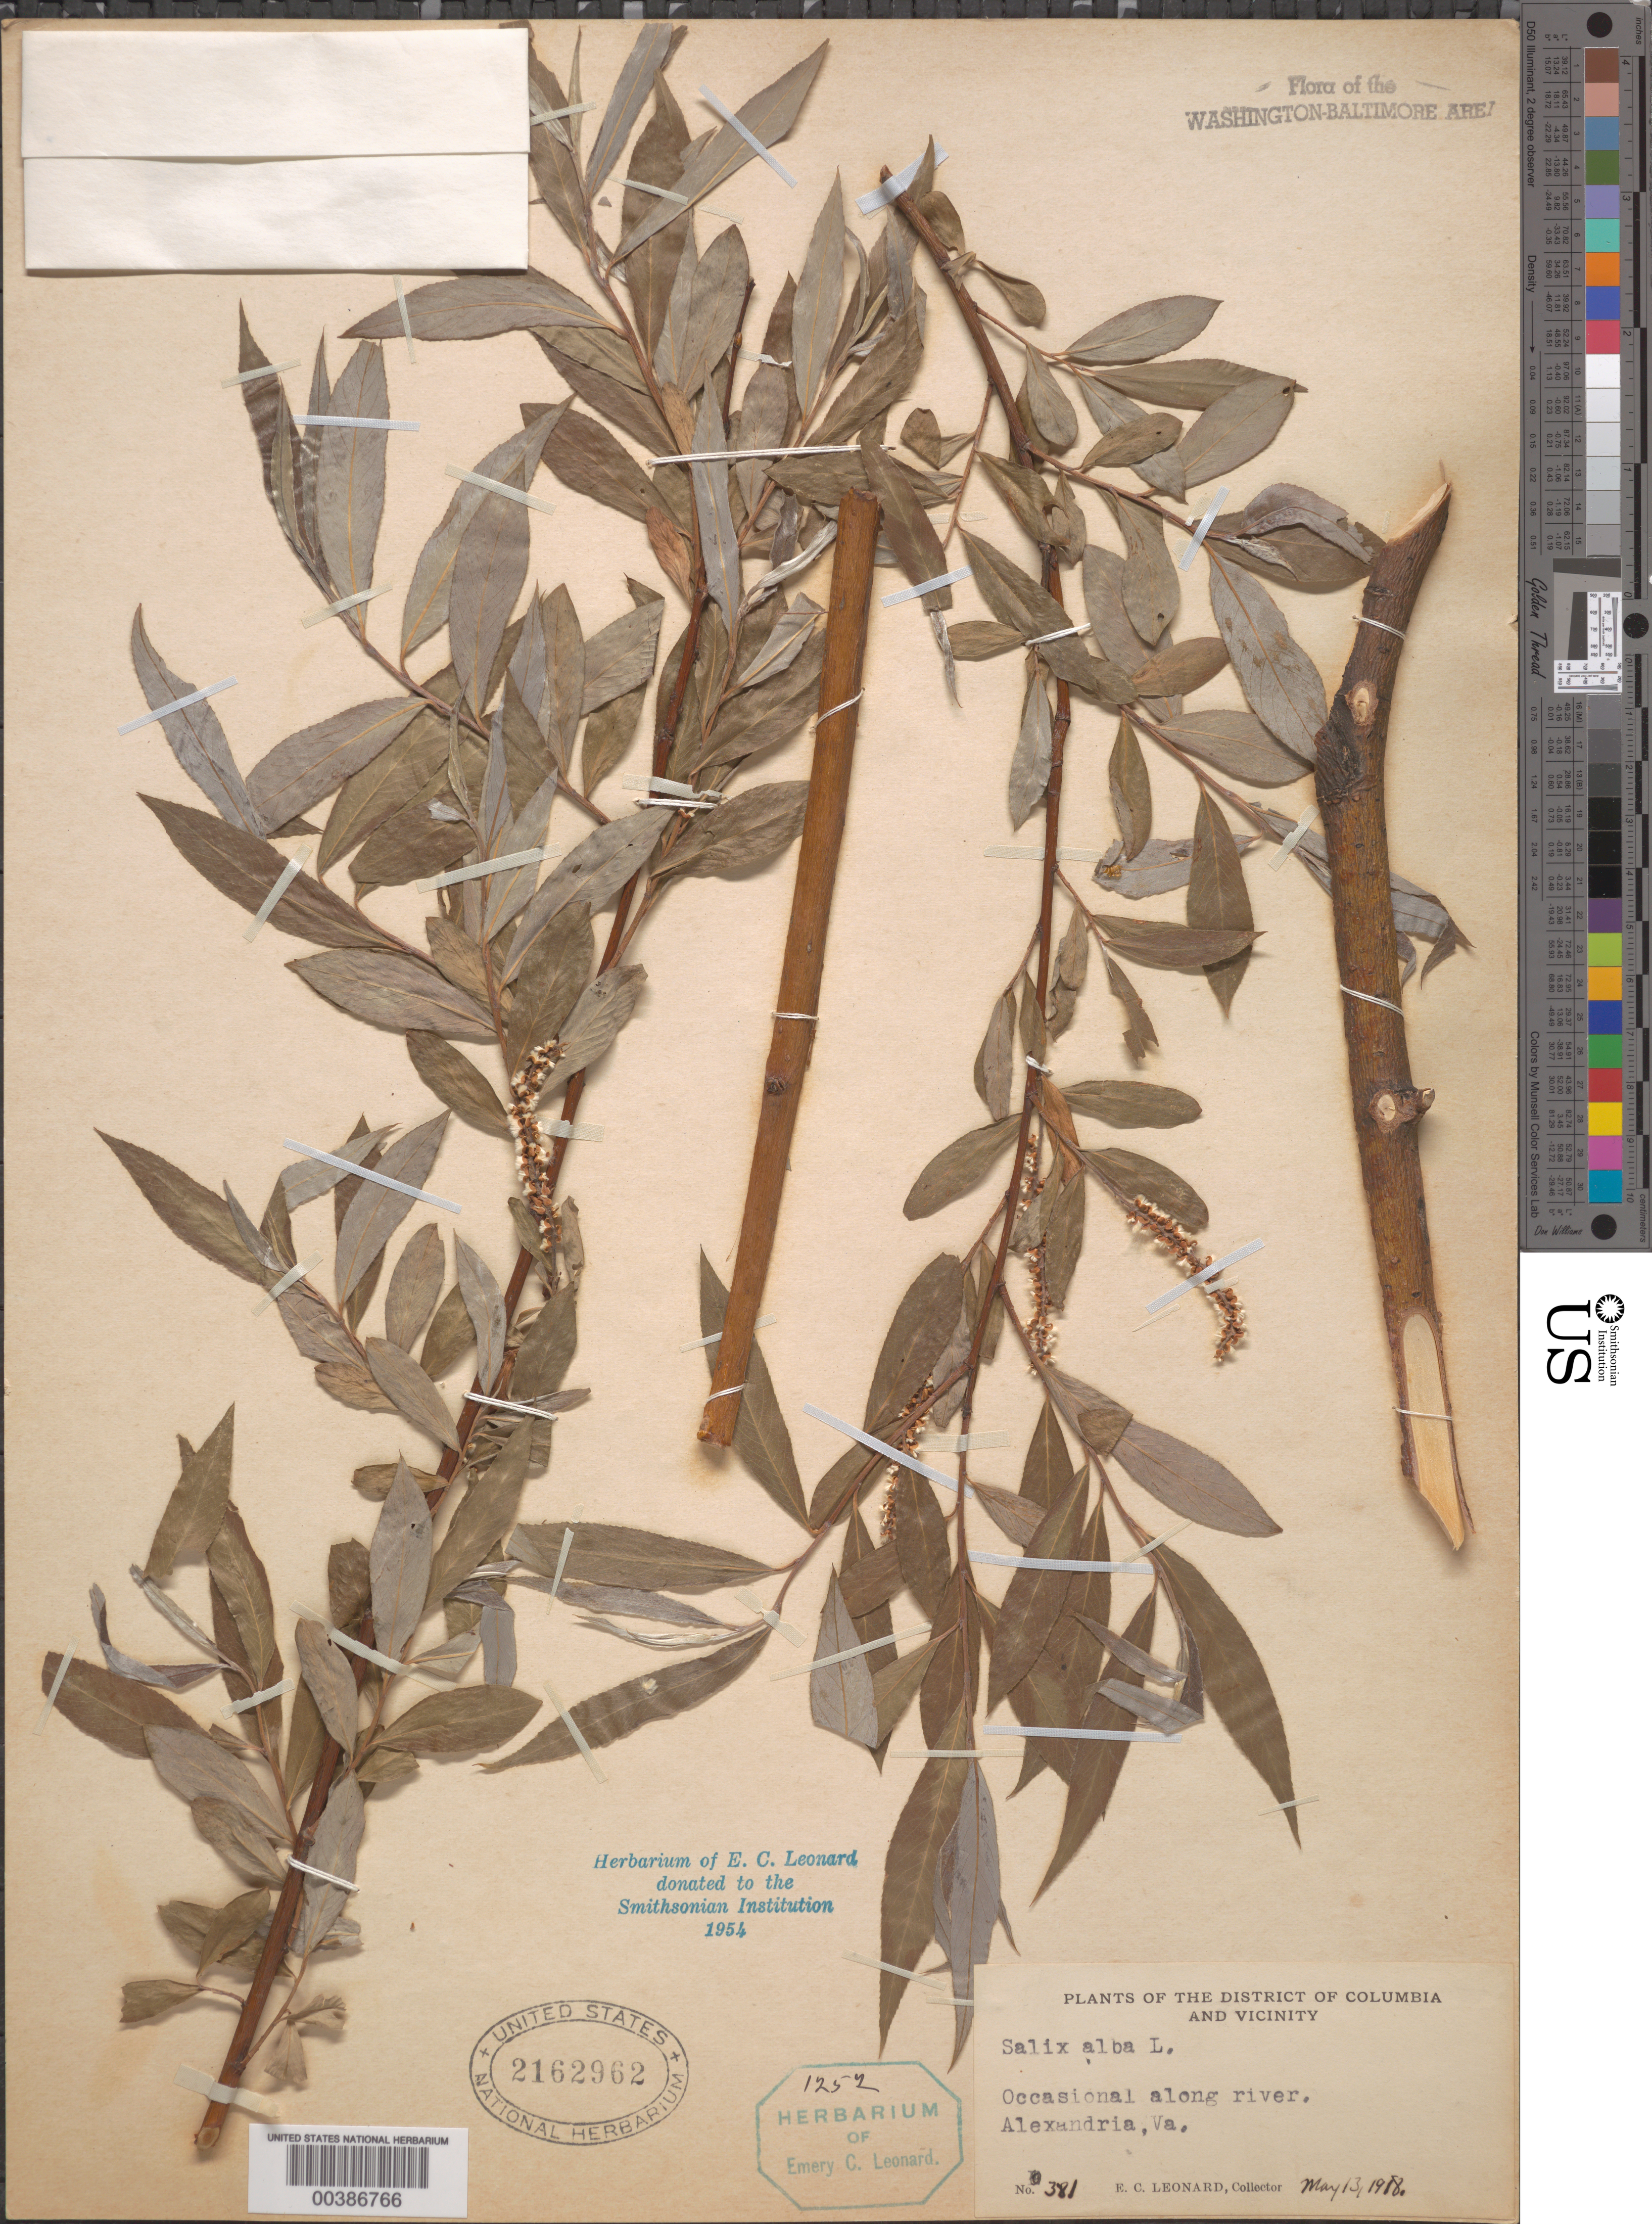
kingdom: Plantae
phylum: Tracheophyta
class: Magnoliopsida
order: Malpighiales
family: Salicaceae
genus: Salix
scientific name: Salix alba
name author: L.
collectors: E. C. Leonard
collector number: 381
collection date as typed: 13 May 1918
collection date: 1918-05-13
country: United States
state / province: Virginia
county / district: City of Alexandria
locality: Alexandria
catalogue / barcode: US 2162962